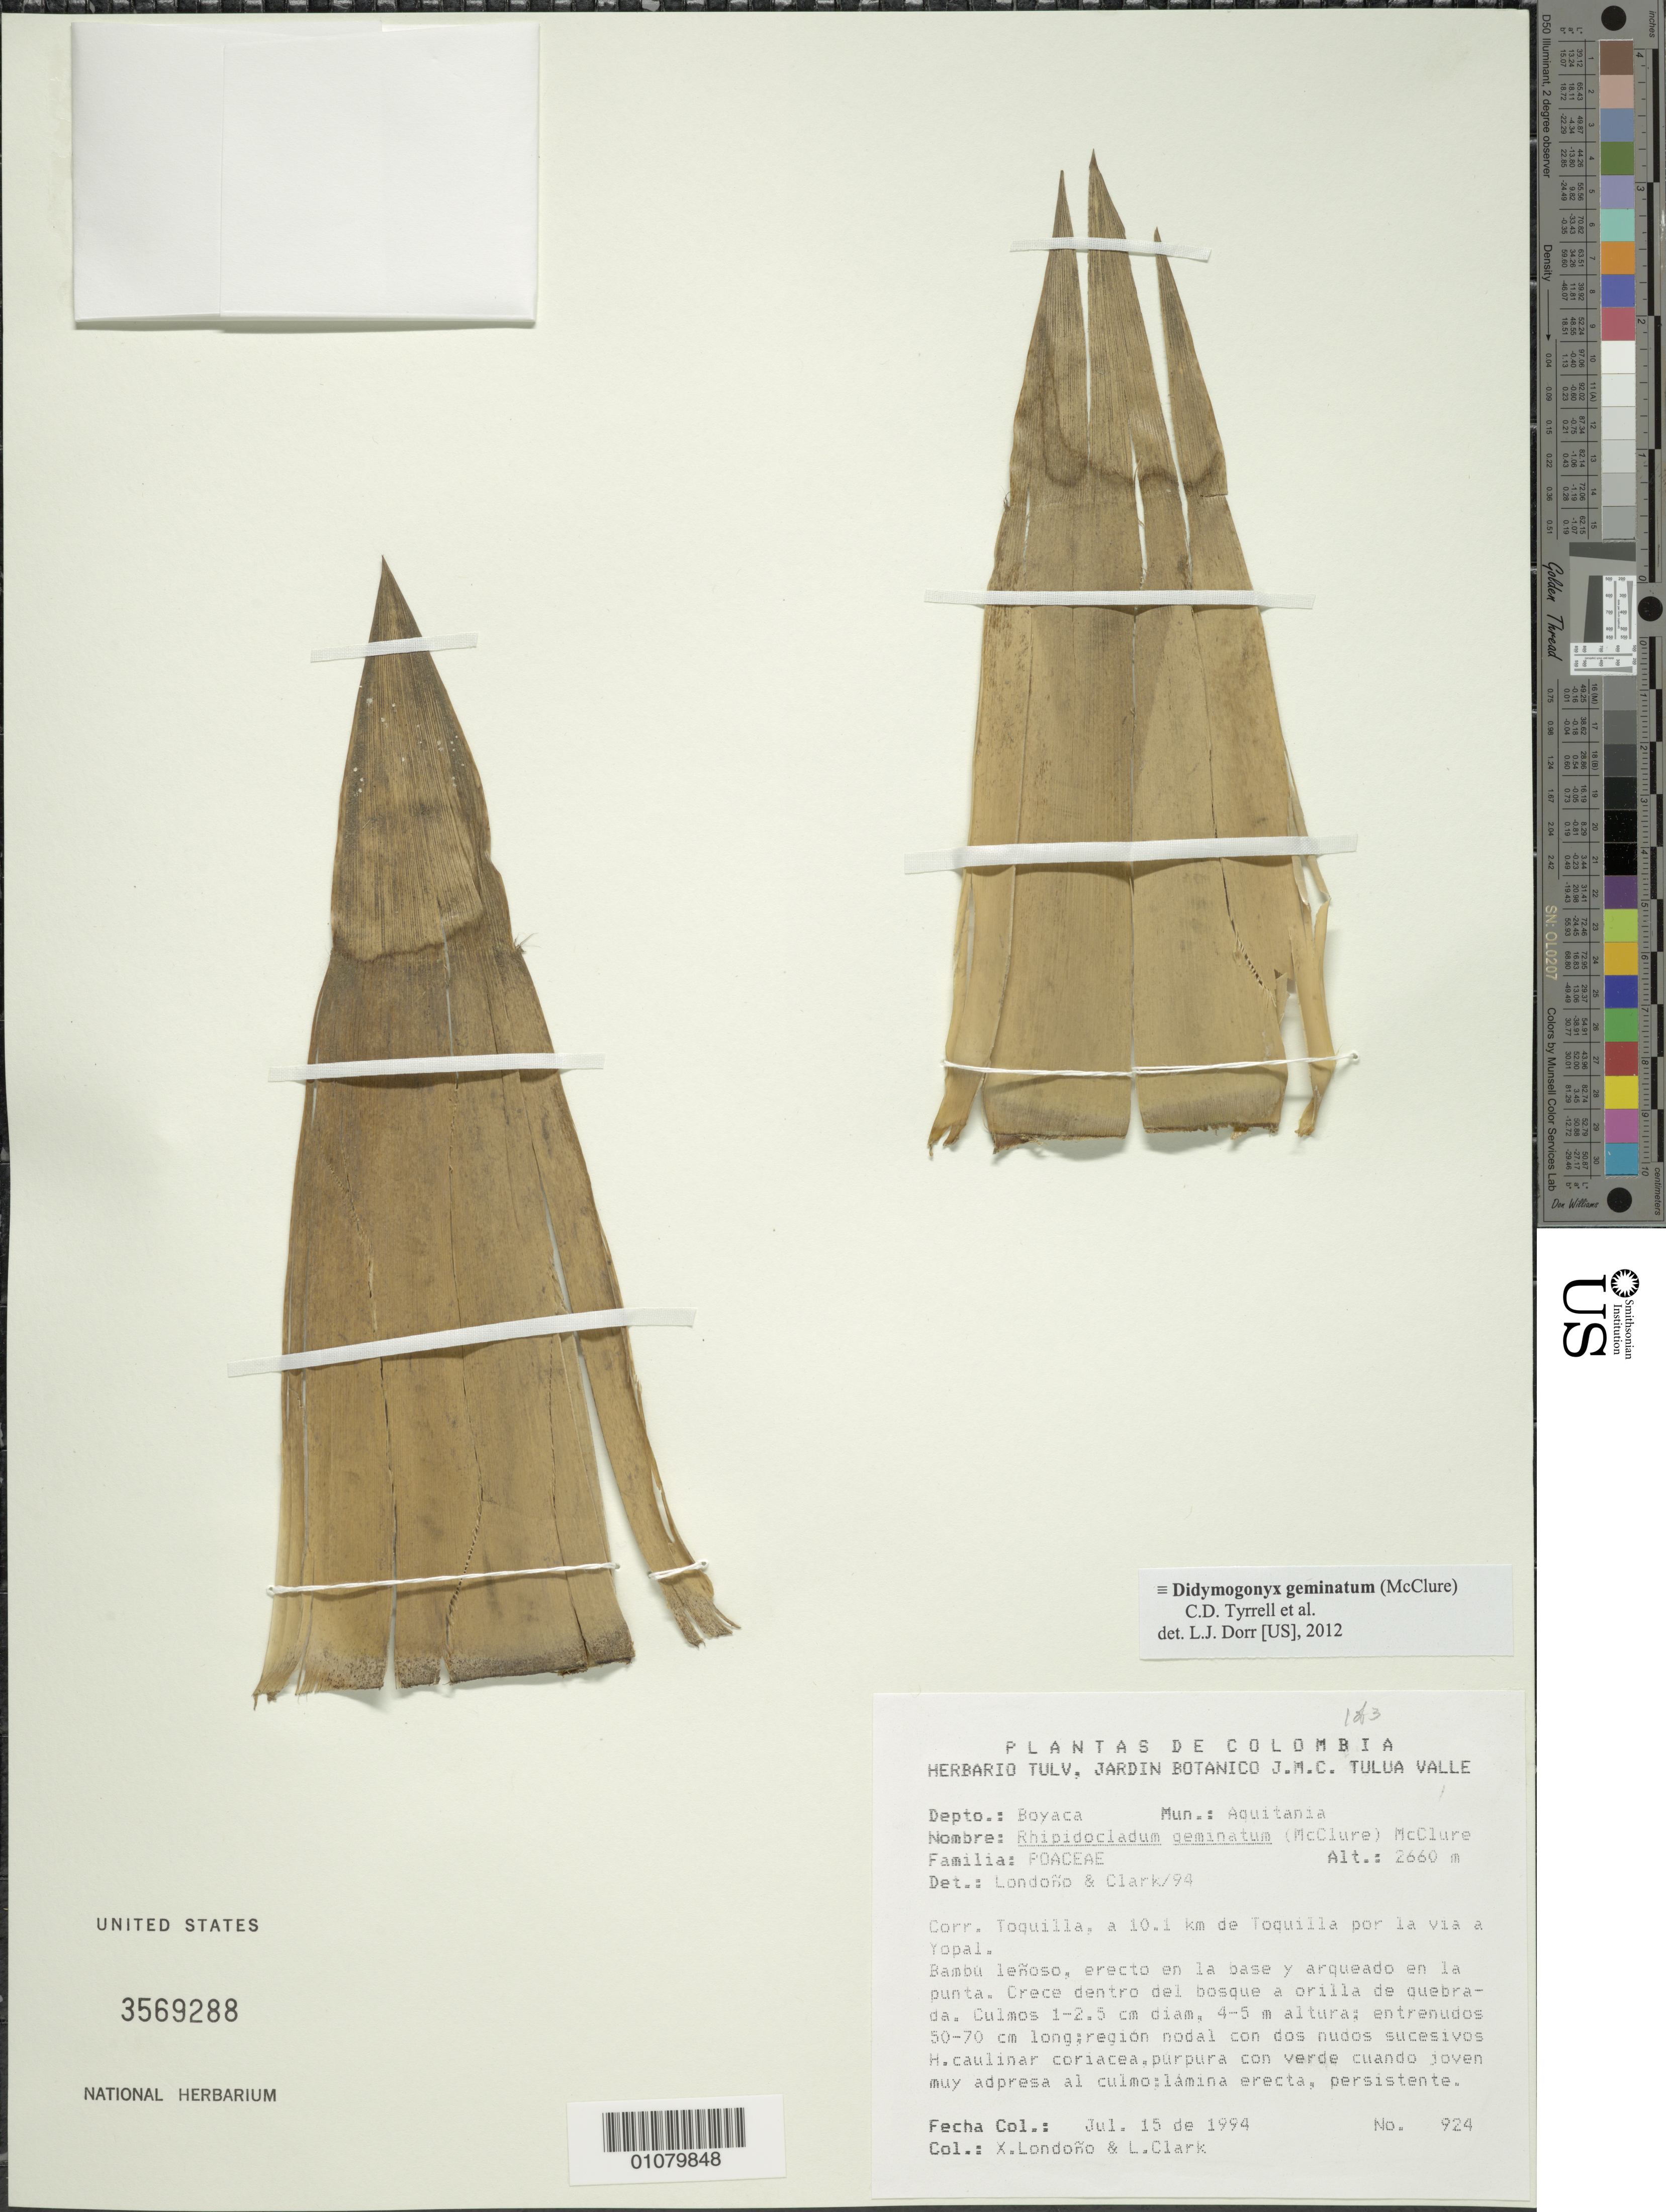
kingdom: Plantae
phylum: Tracheophyta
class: Liliopsida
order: Poales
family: Poaceae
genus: Rhipidocladum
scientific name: Rhipidocladum geminatum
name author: (McClure) McClure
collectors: X. Londoño & L. Clark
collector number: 924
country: Colombia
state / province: Boyacá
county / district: Aquitania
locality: Corr. Toquilla, via Yopal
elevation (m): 2660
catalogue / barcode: US 3569288